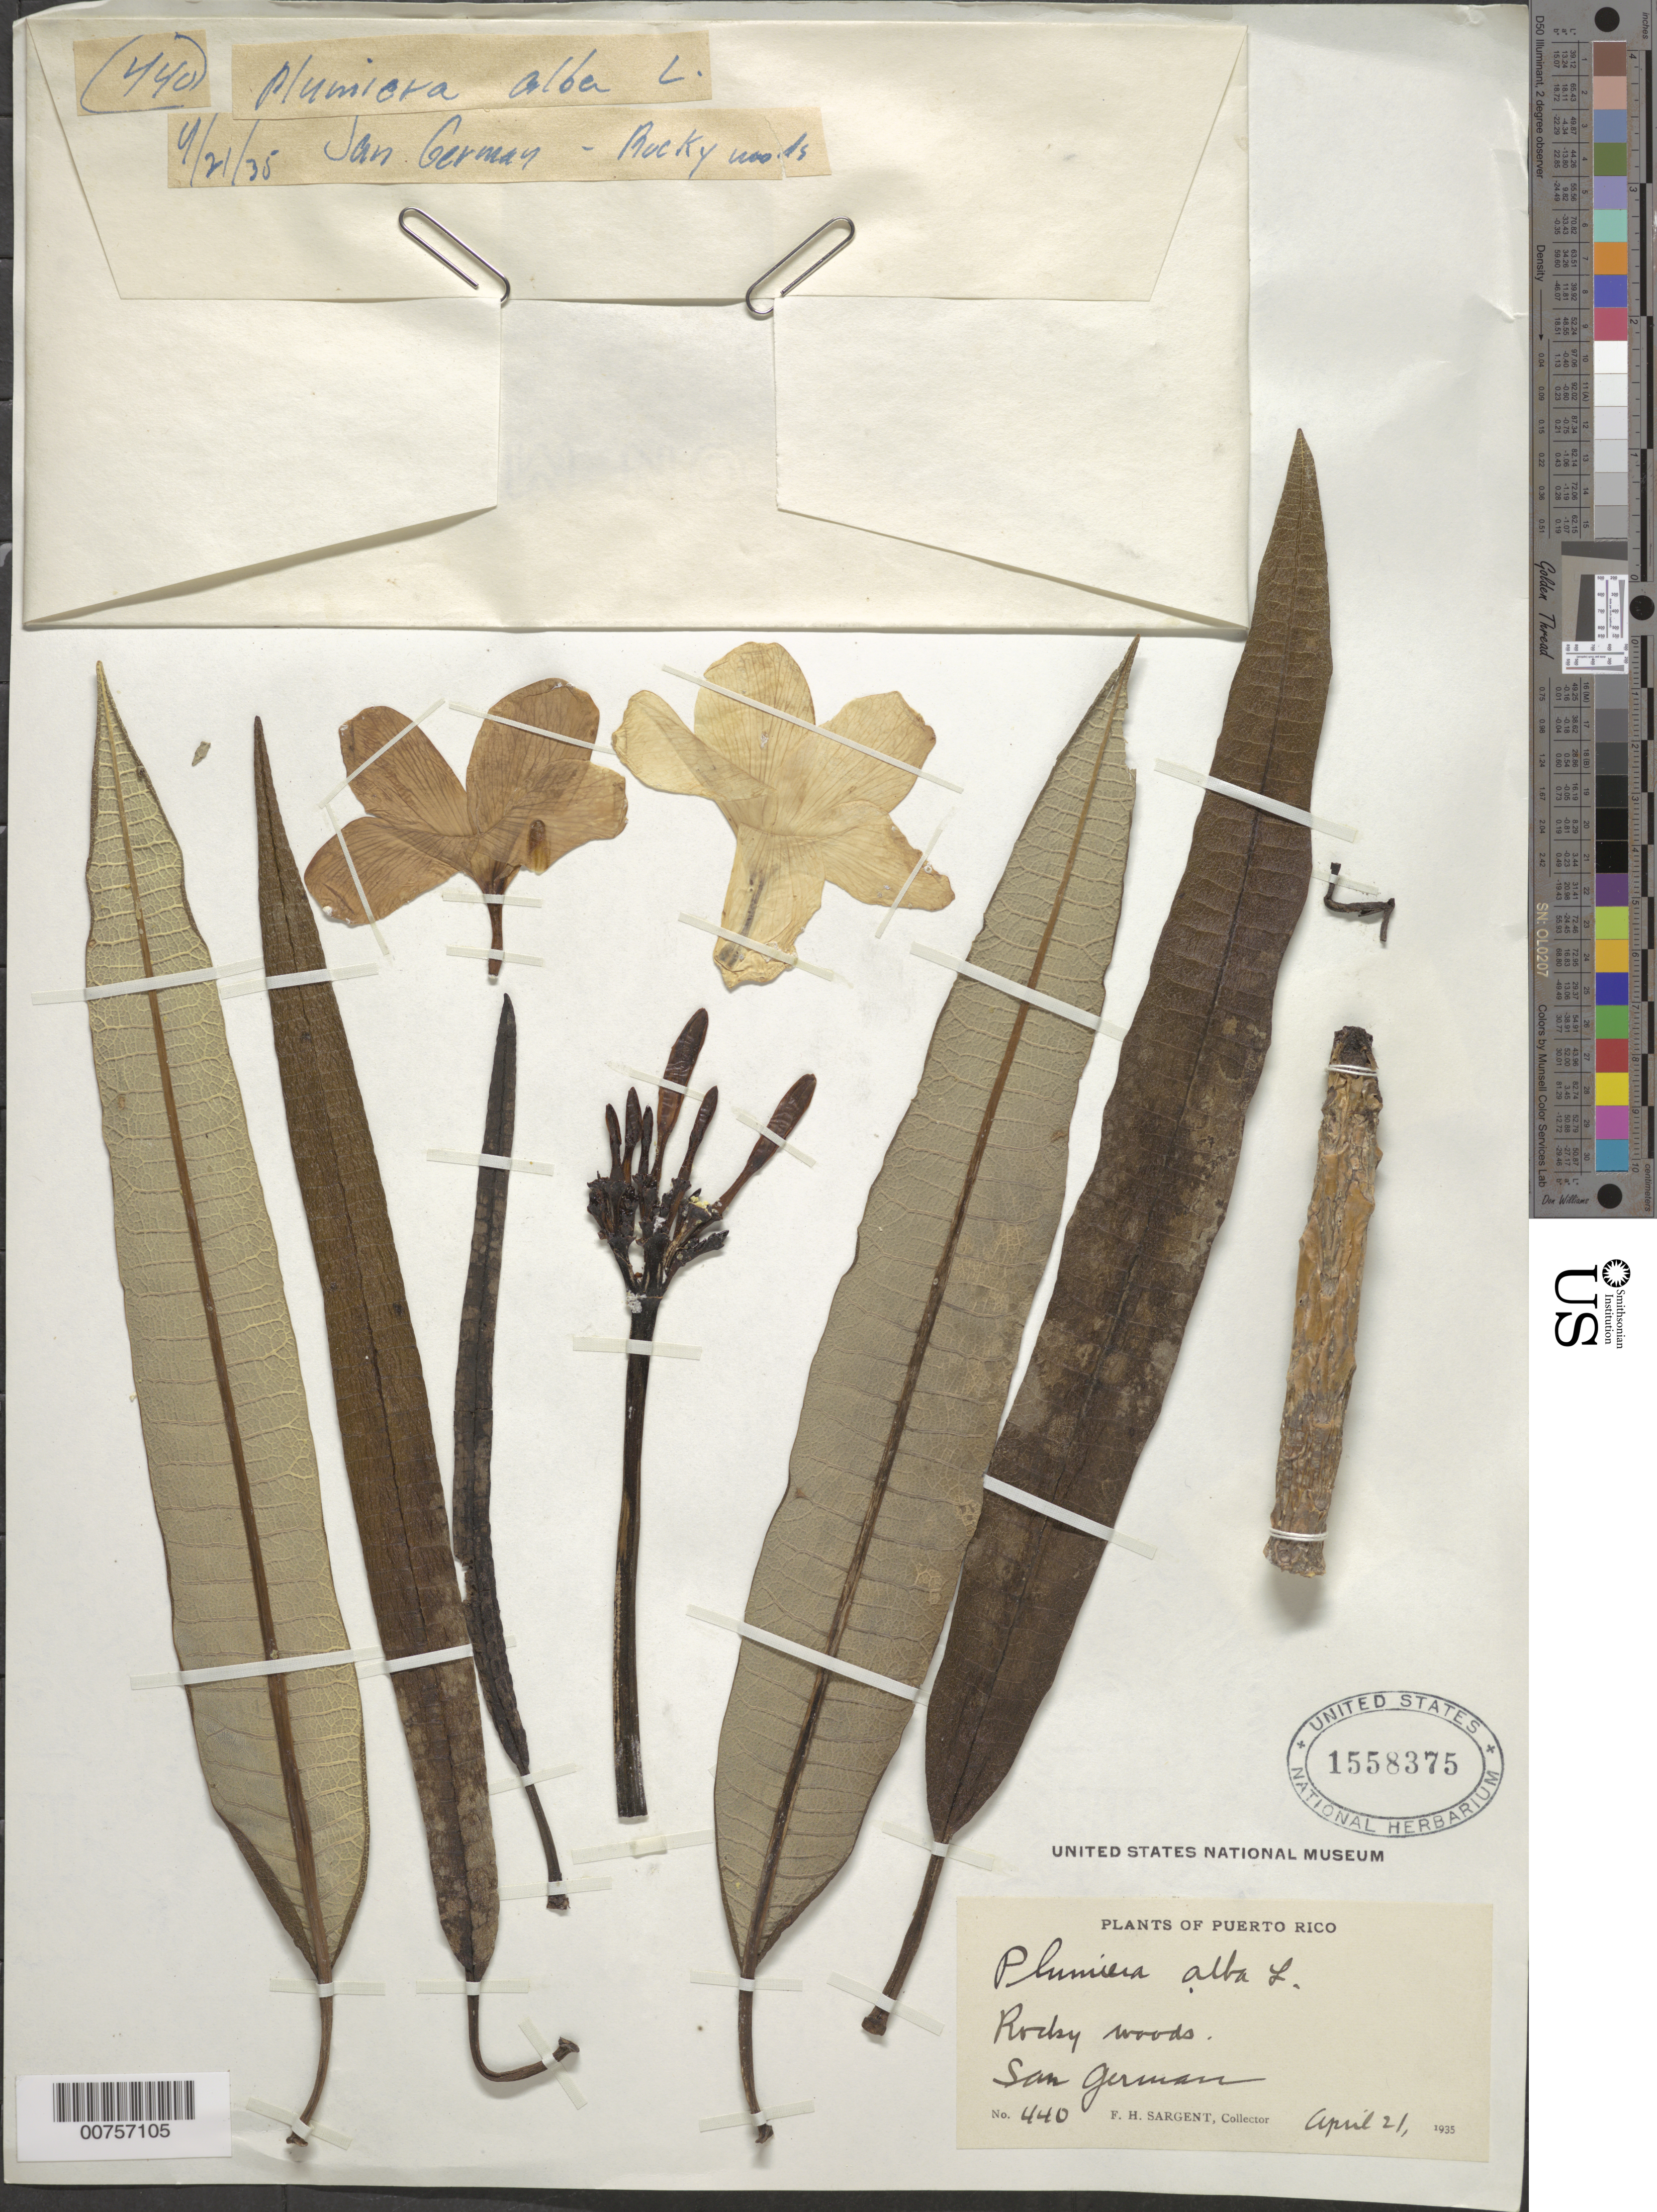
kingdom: Plantae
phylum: Tracheophyta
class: Magnoliopsida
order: Gentianales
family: Apocynaceae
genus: Plumeria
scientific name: Plumeria alba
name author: L.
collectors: F. H. Sargent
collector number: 440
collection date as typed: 21 Apr 1935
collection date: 1935-04-21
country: Puerto Rico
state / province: San Germán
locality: San Germán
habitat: Rocky woods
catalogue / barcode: US 1558375